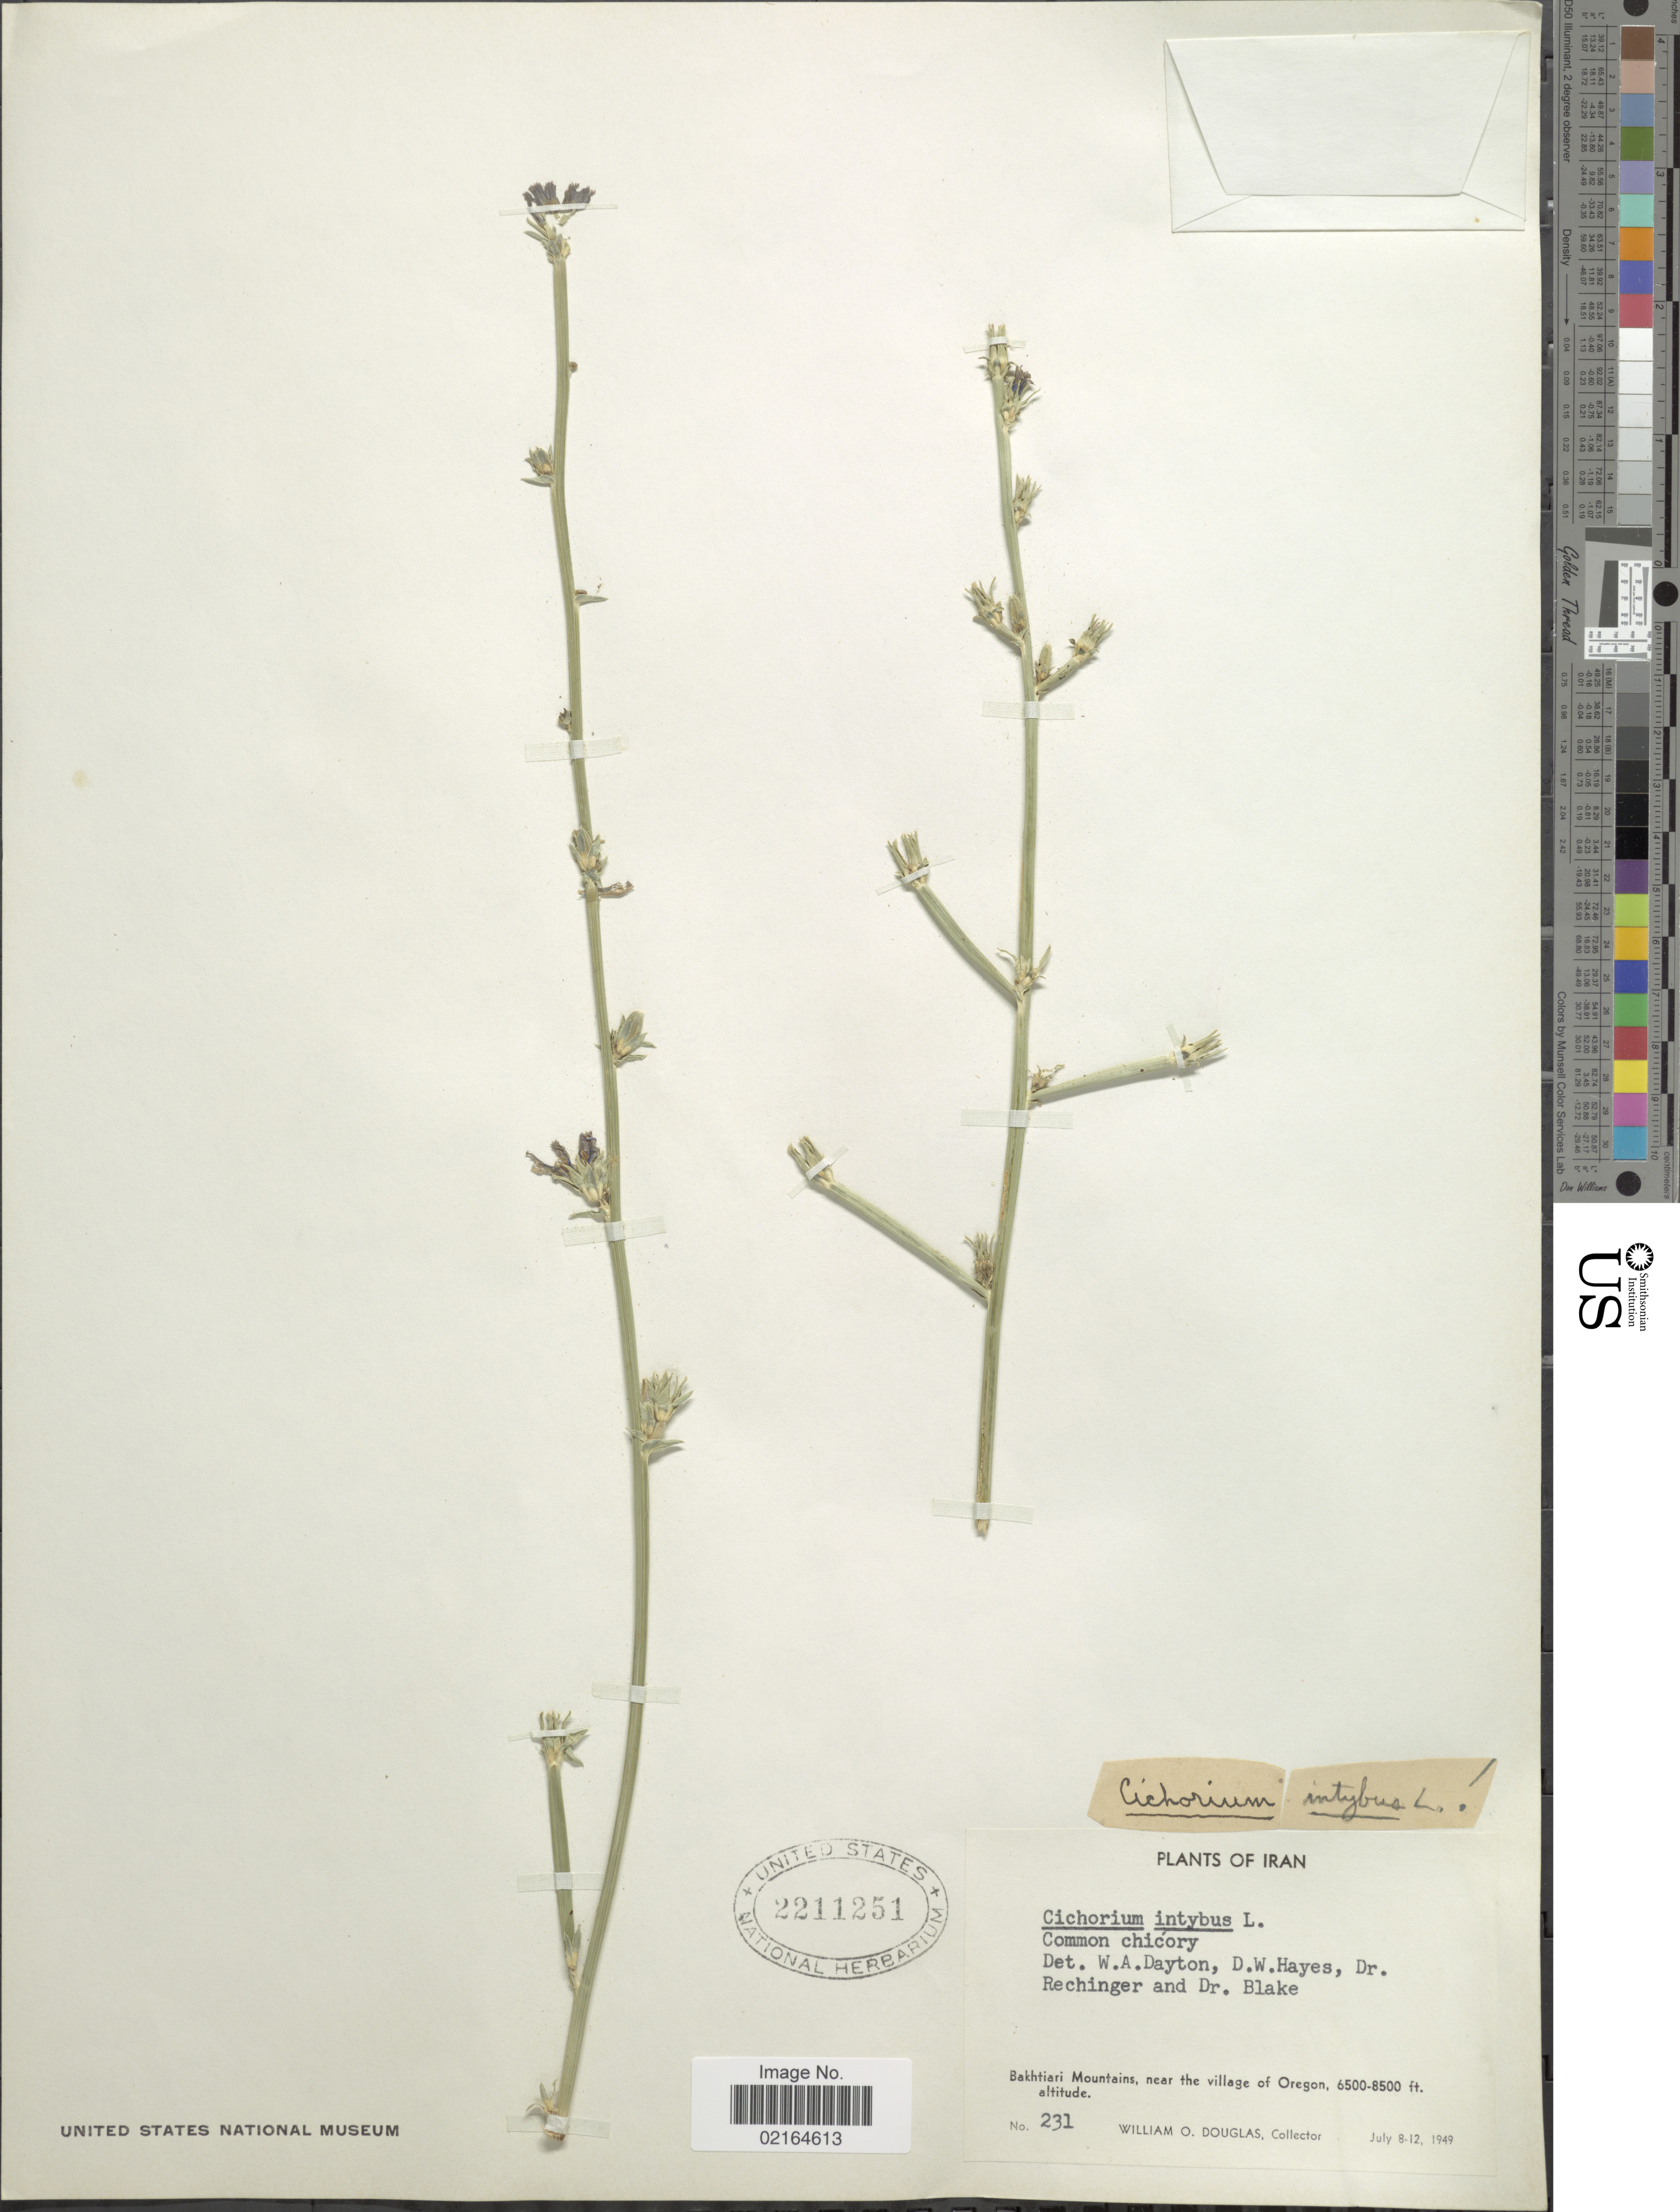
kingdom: Plantae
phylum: Tracheophyta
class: Magnoliopsida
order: Asterales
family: Asteraceae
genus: Cichorium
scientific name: Cichorium intybus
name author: L.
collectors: W. Douglas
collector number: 231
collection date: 1949-07-08/1949-07-12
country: Iran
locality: Bakhtiari Mountains, near the village of Oregon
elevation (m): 1981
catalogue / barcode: US 2211251